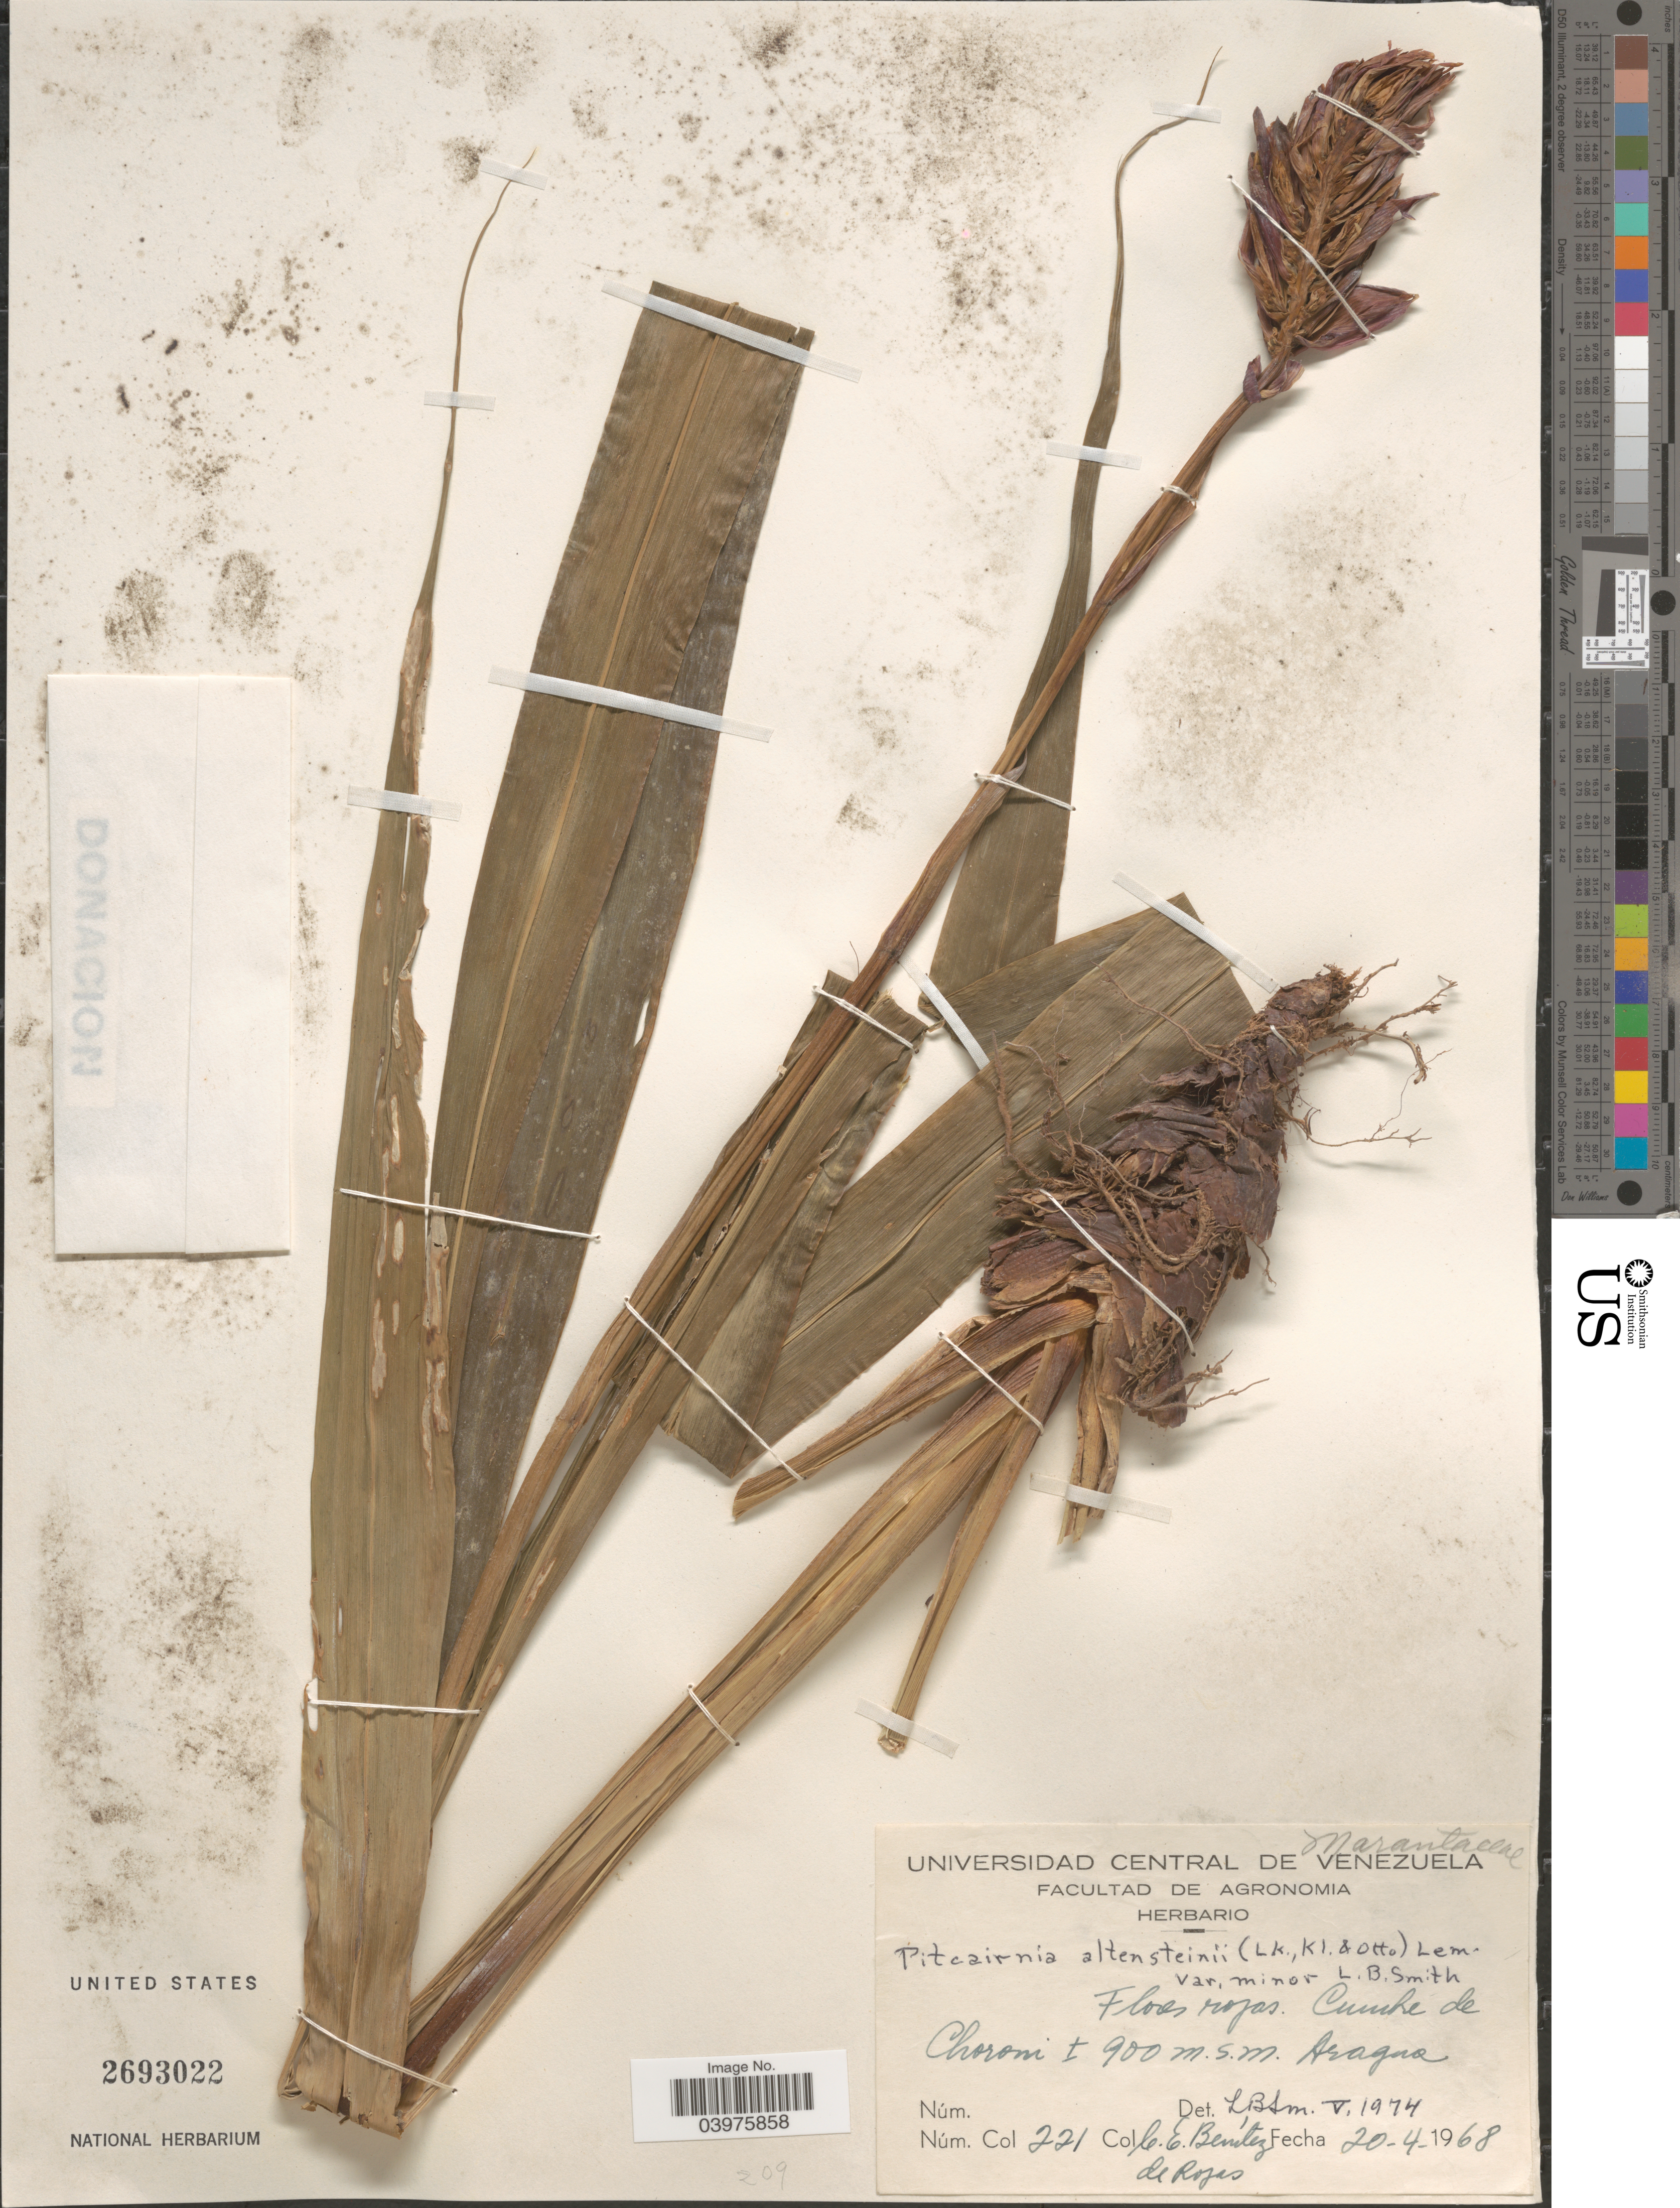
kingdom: Plantae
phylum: Tracheophyta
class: Liliopsida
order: Poales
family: Bromeliaceae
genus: Pitcairnia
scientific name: Pitcairnia altensteinii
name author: (Link et al.) Lem.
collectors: C. E. Benítez de Rojas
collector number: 221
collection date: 1968-04-20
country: Venezuela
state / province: Aragua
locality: Cumbre de Choroni.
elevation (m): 900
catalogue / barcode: US 2693022